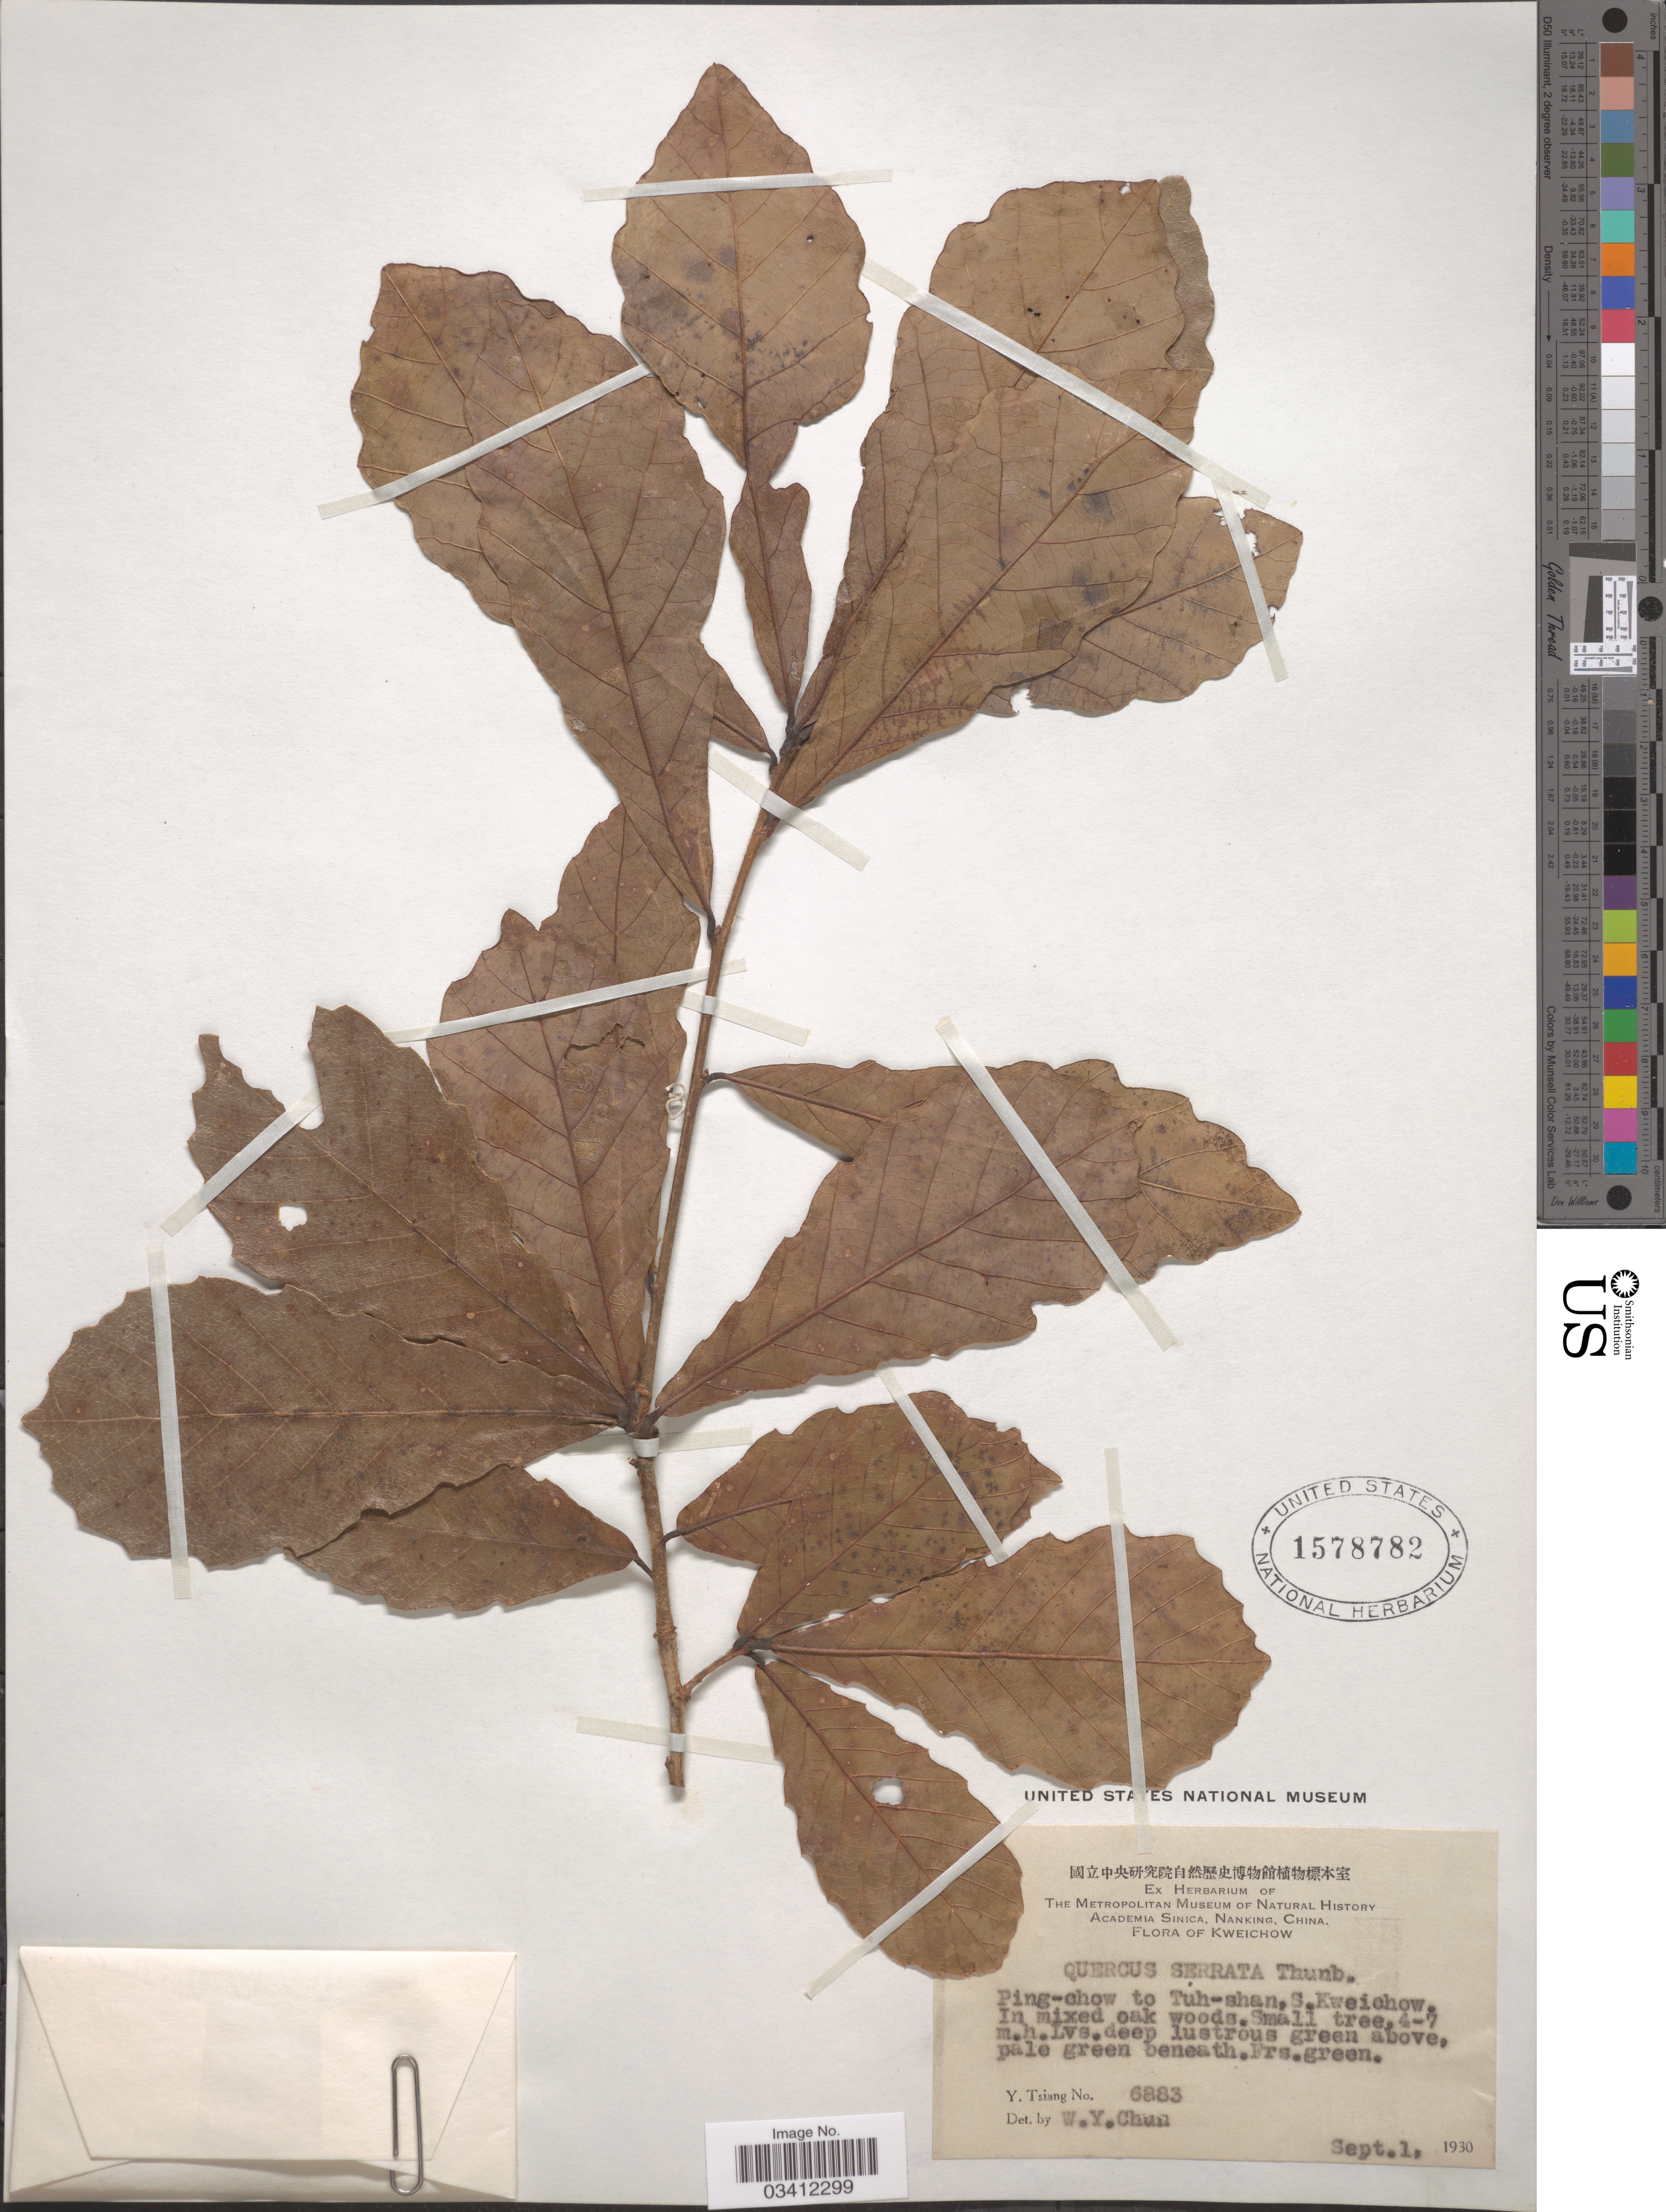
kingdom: Plantae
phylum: Tracheophyta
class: Magnoliopsida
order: Fagales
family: Fagaceae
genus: Quercus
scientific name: Quercus serrata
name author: Thunb.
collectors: Y. Tsiang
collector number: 6883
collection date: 1930-09-01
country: China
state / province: Guizhou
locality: Kweichow. Ping-chow to Tuh-shan, S. Kweichow.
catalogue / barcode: US 1578782